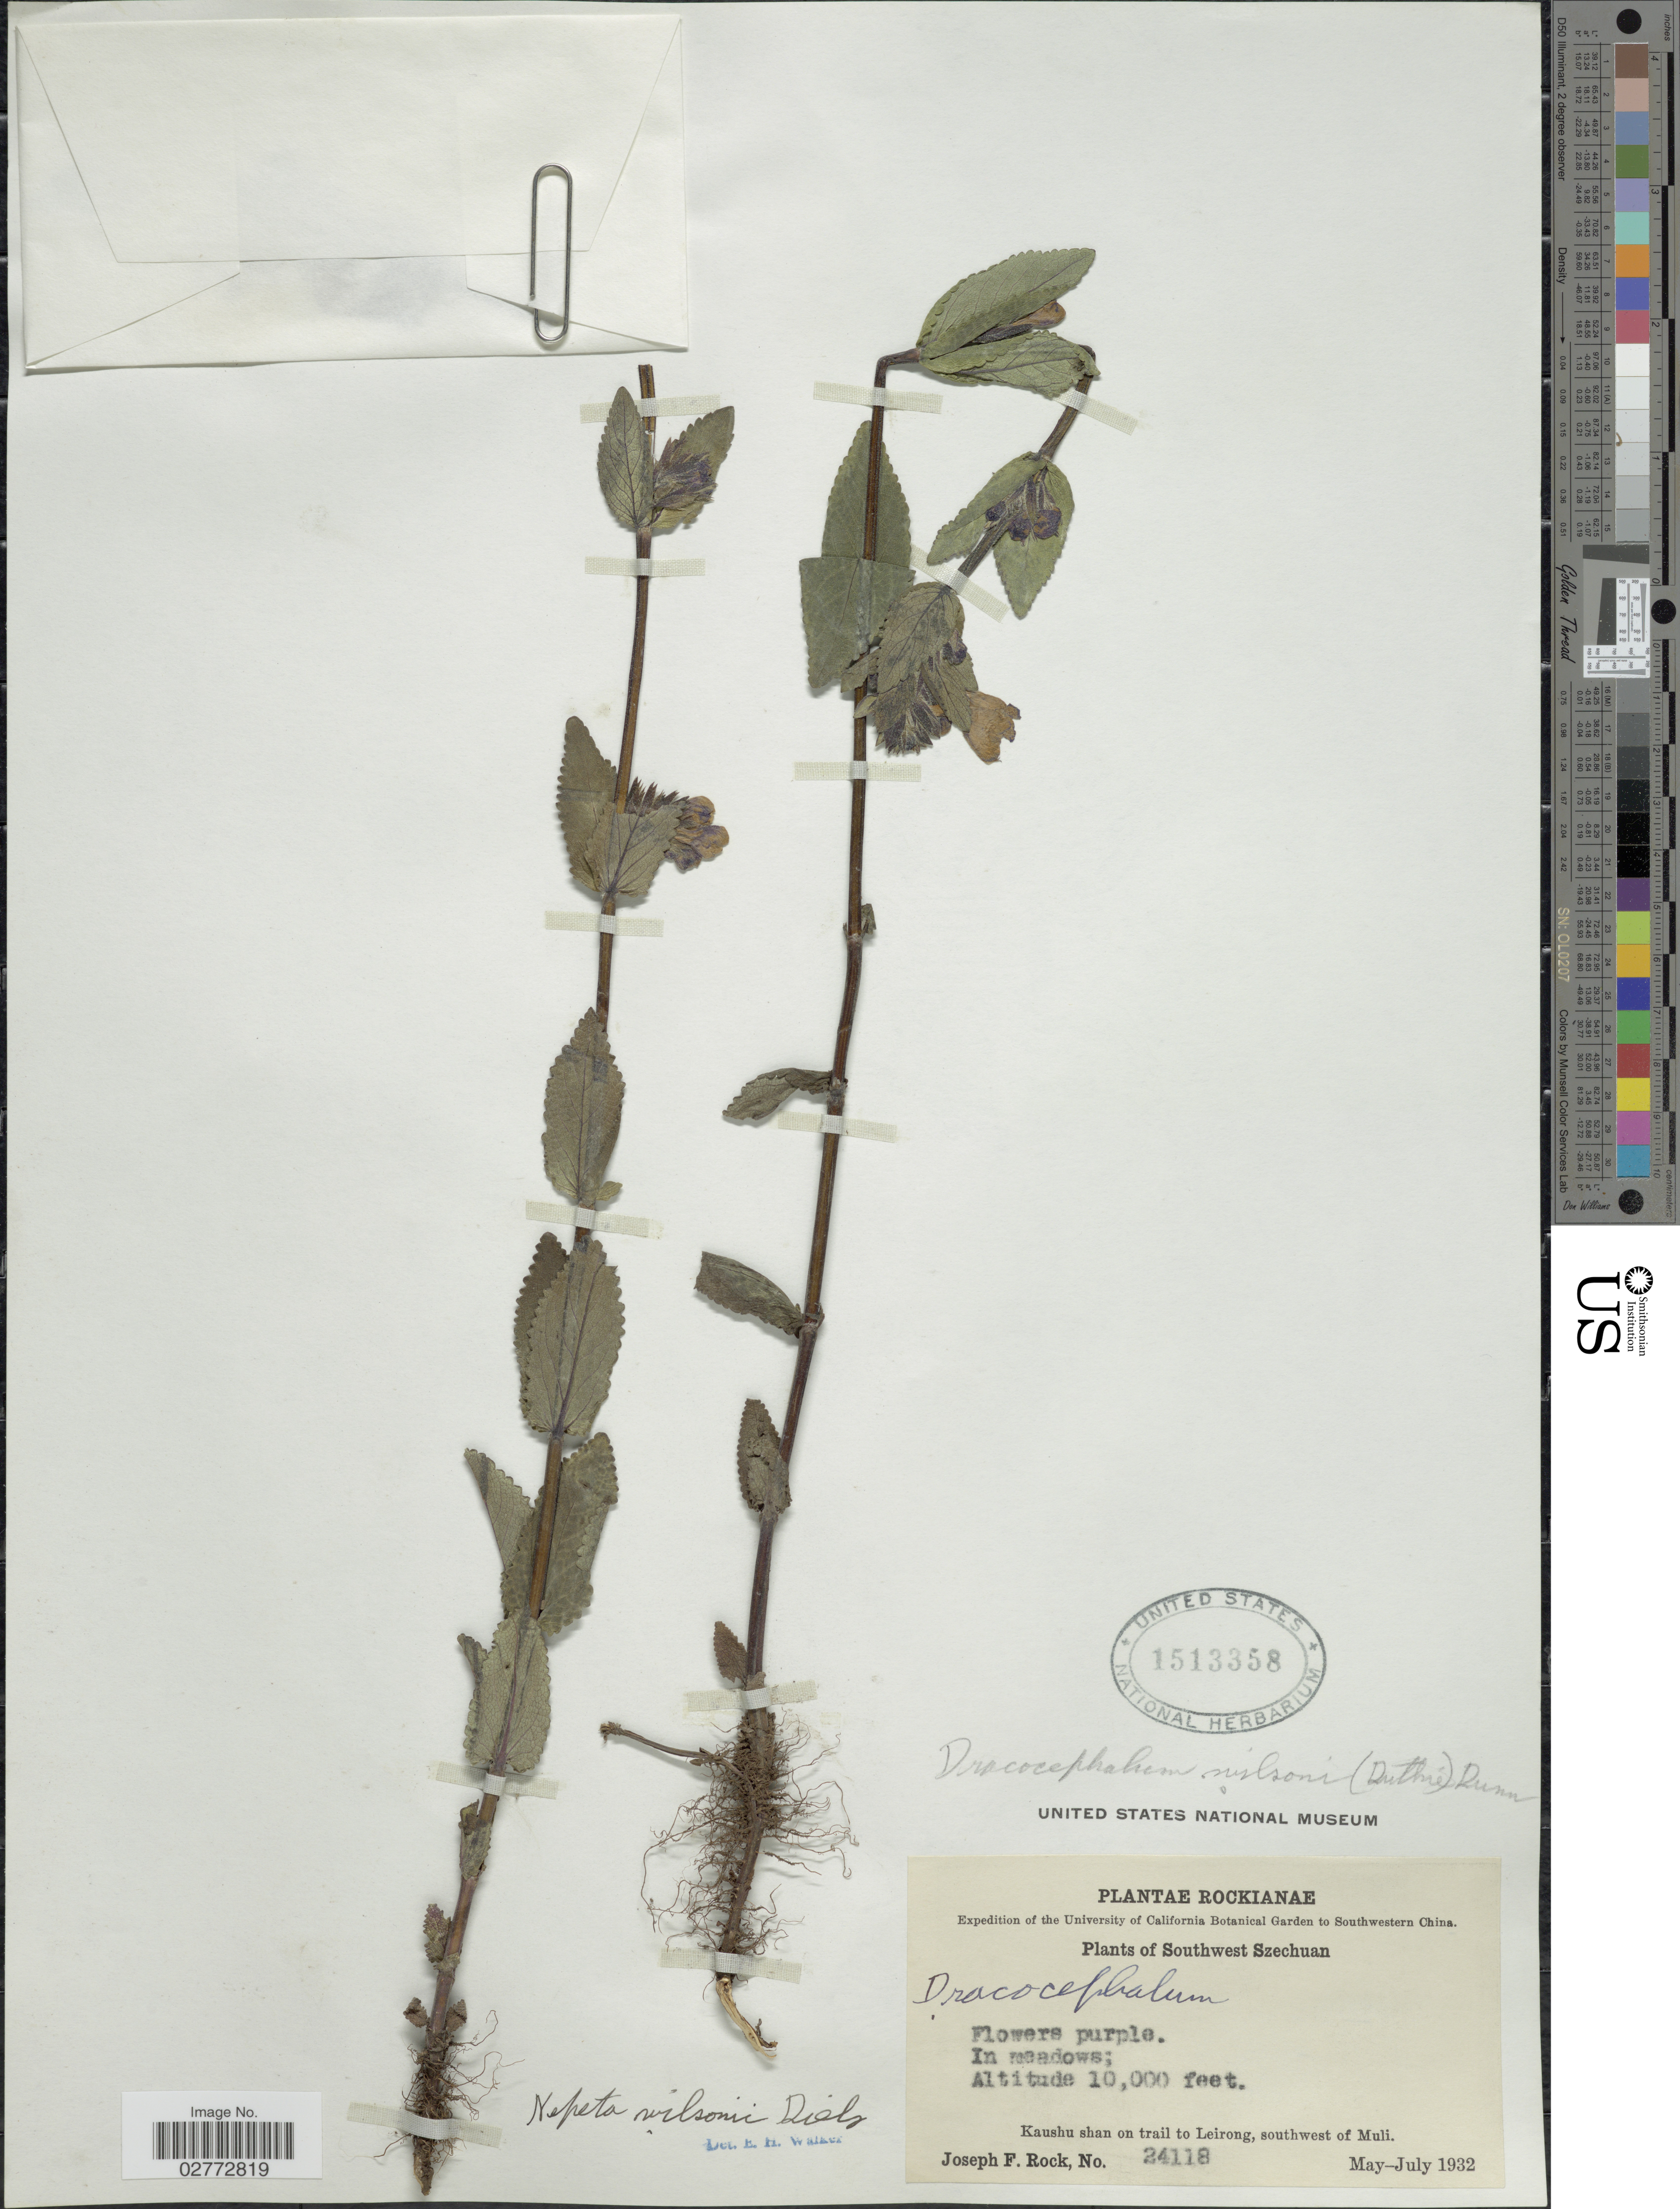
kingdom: Plantae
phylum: Tracheophyta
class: Magnoliopsida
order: Lamiales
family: Lamiaceae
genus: Dracocephalum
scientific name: Dracocephalum wilsonii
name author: (Duthie)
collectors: J. F. Rock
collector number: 24118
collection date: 1932-05/1932-07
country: China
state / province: Sichuan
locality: Southwestern China. Southwest Szechuan. Kaushu shan on trail to Leirong, southwest of Muli.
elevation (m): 3048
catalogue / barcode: US 1513358